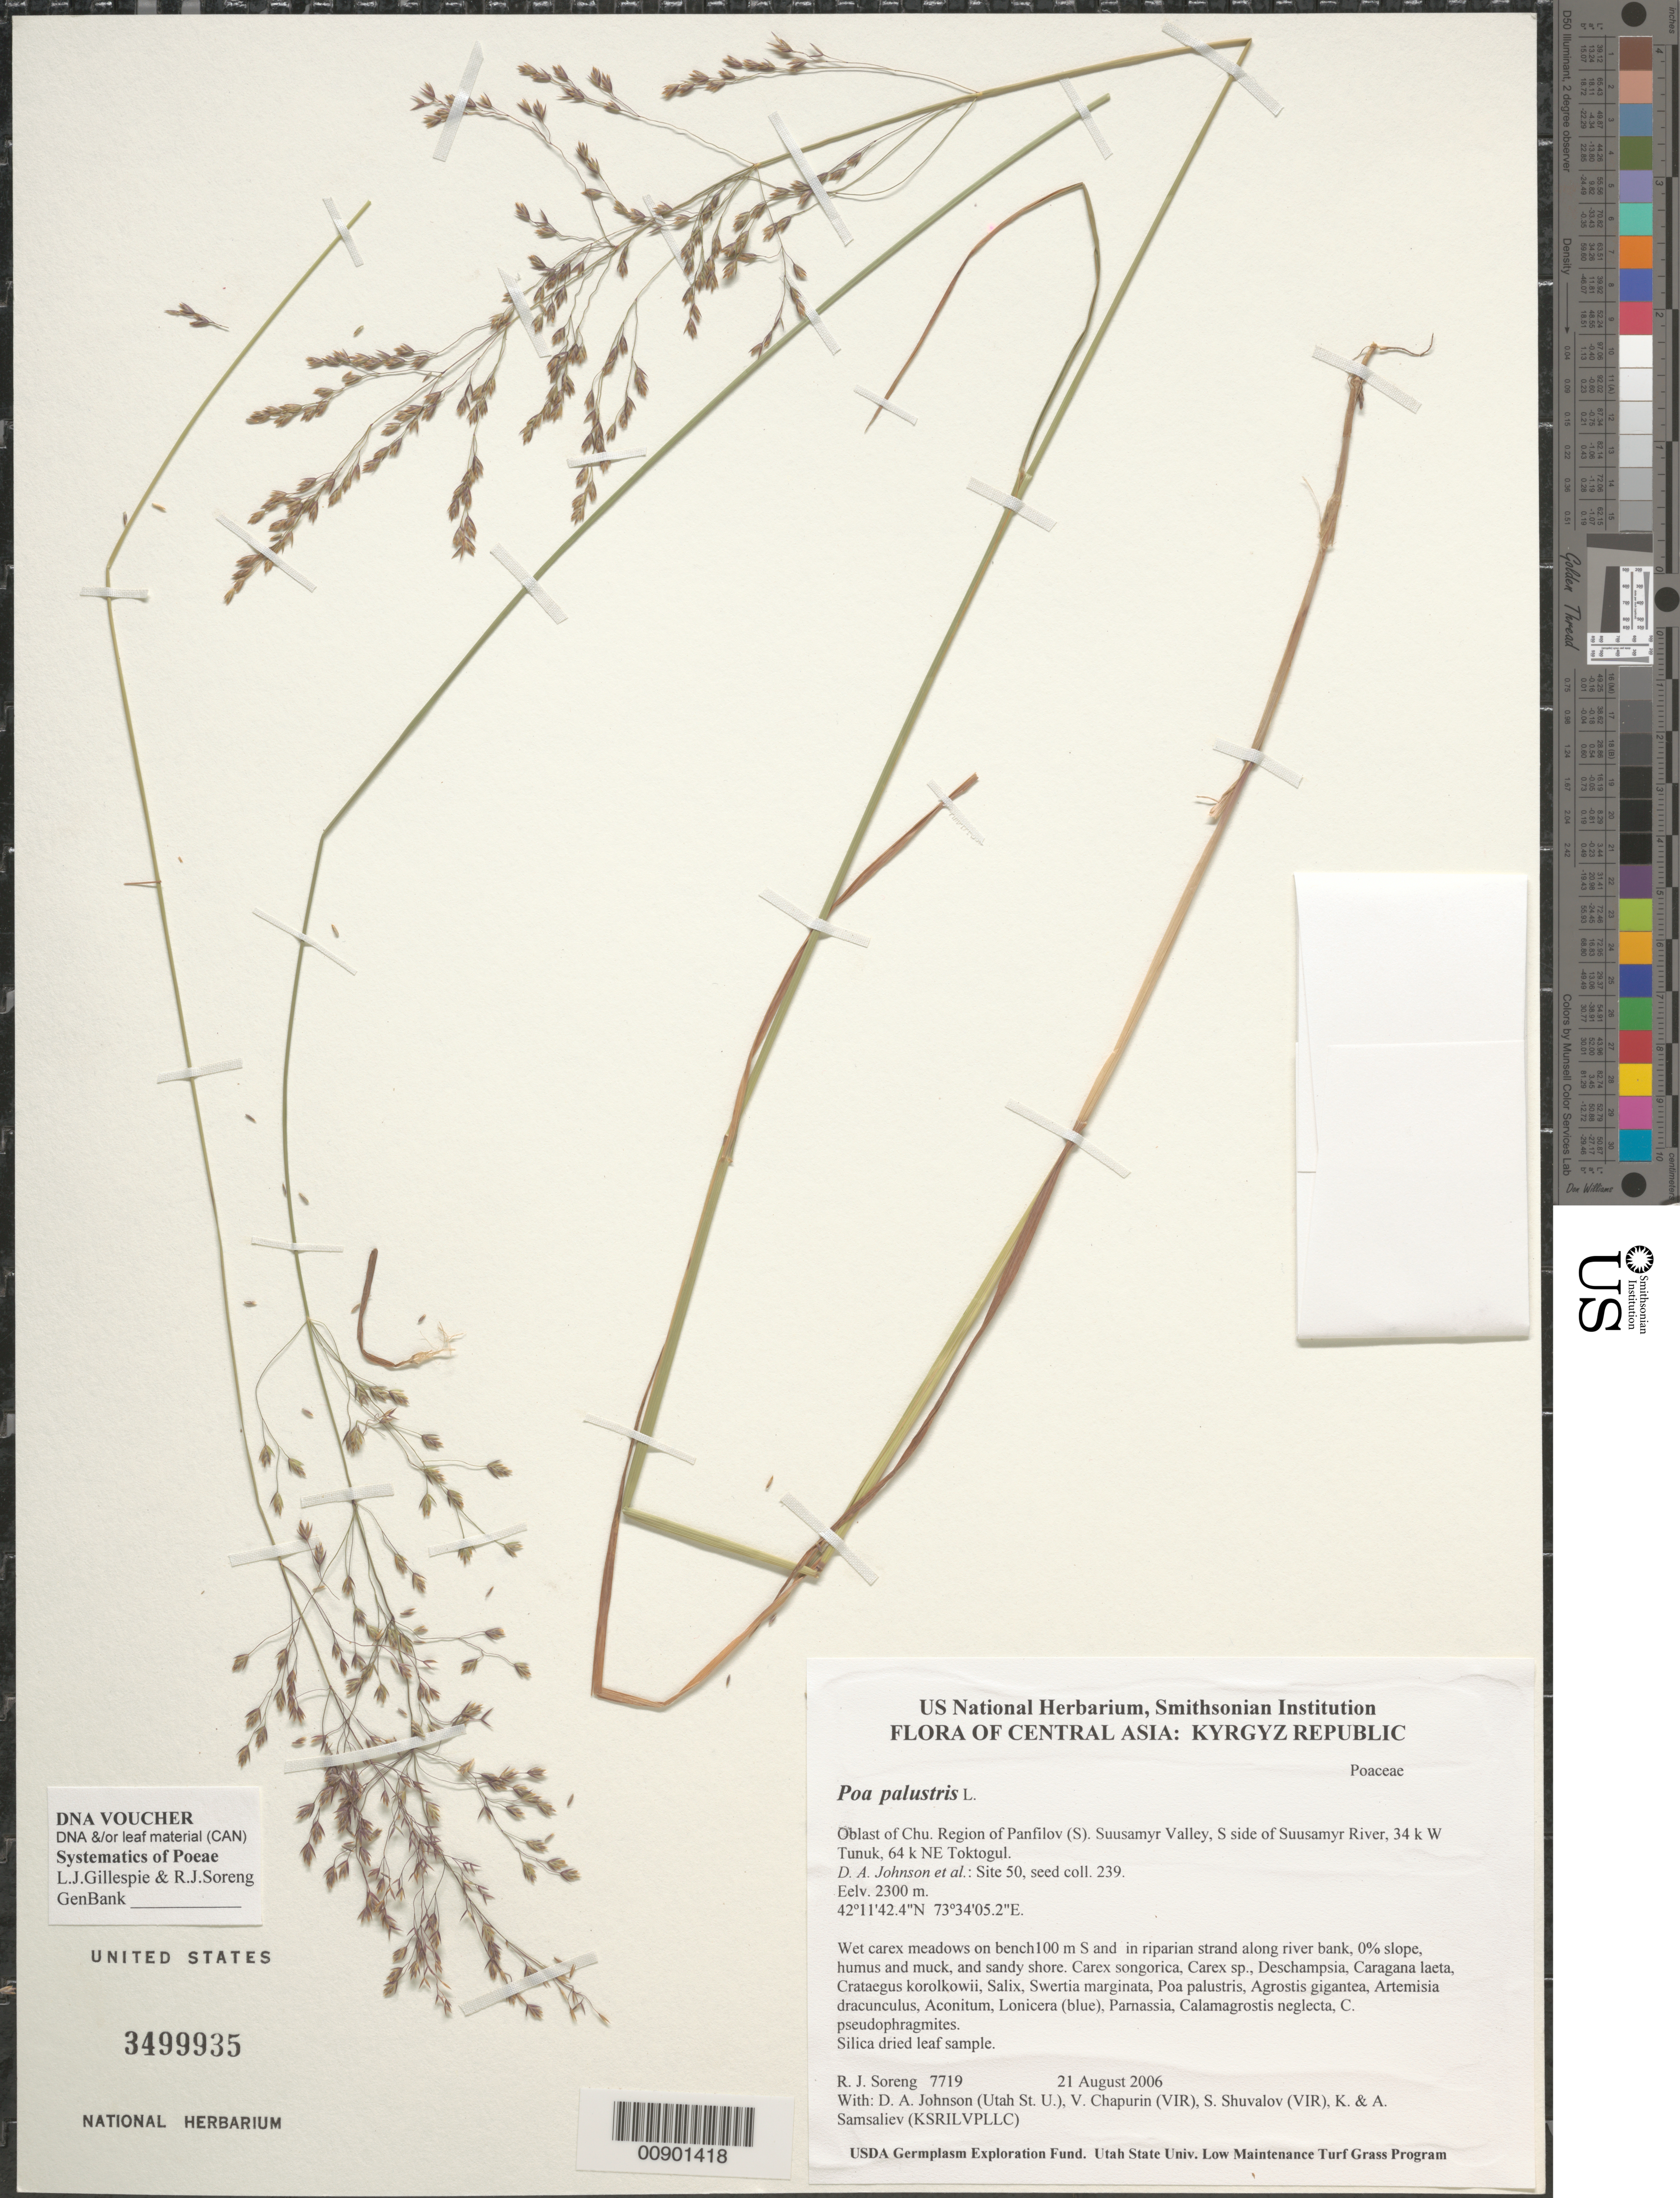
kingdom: Plantae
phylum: Tracheophyta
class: Liliopsida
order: Poales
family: Poaceae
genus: Poa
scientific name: Poa palustris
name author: L.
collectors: R. J. Soreng, D. Johnson, S. Shuvalov, V. Chapurin, K. Samsaliev & A. Samsaliev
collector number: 7719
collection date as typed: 21 Aug 2006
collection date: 2006-08-21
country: Kyrgyzstan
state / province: Chu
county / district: Panfilov (S)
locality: Suusamyr Valley, S side of Suusamyr River, 34 km W Tunuk, 64 km NE Toktogul.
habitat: Wet carex meadows on bench 100 m S and in riparian strand along river bank, 0% slope, humus and muck, and sandy shore.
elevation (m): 2300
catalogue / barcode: US 3499935